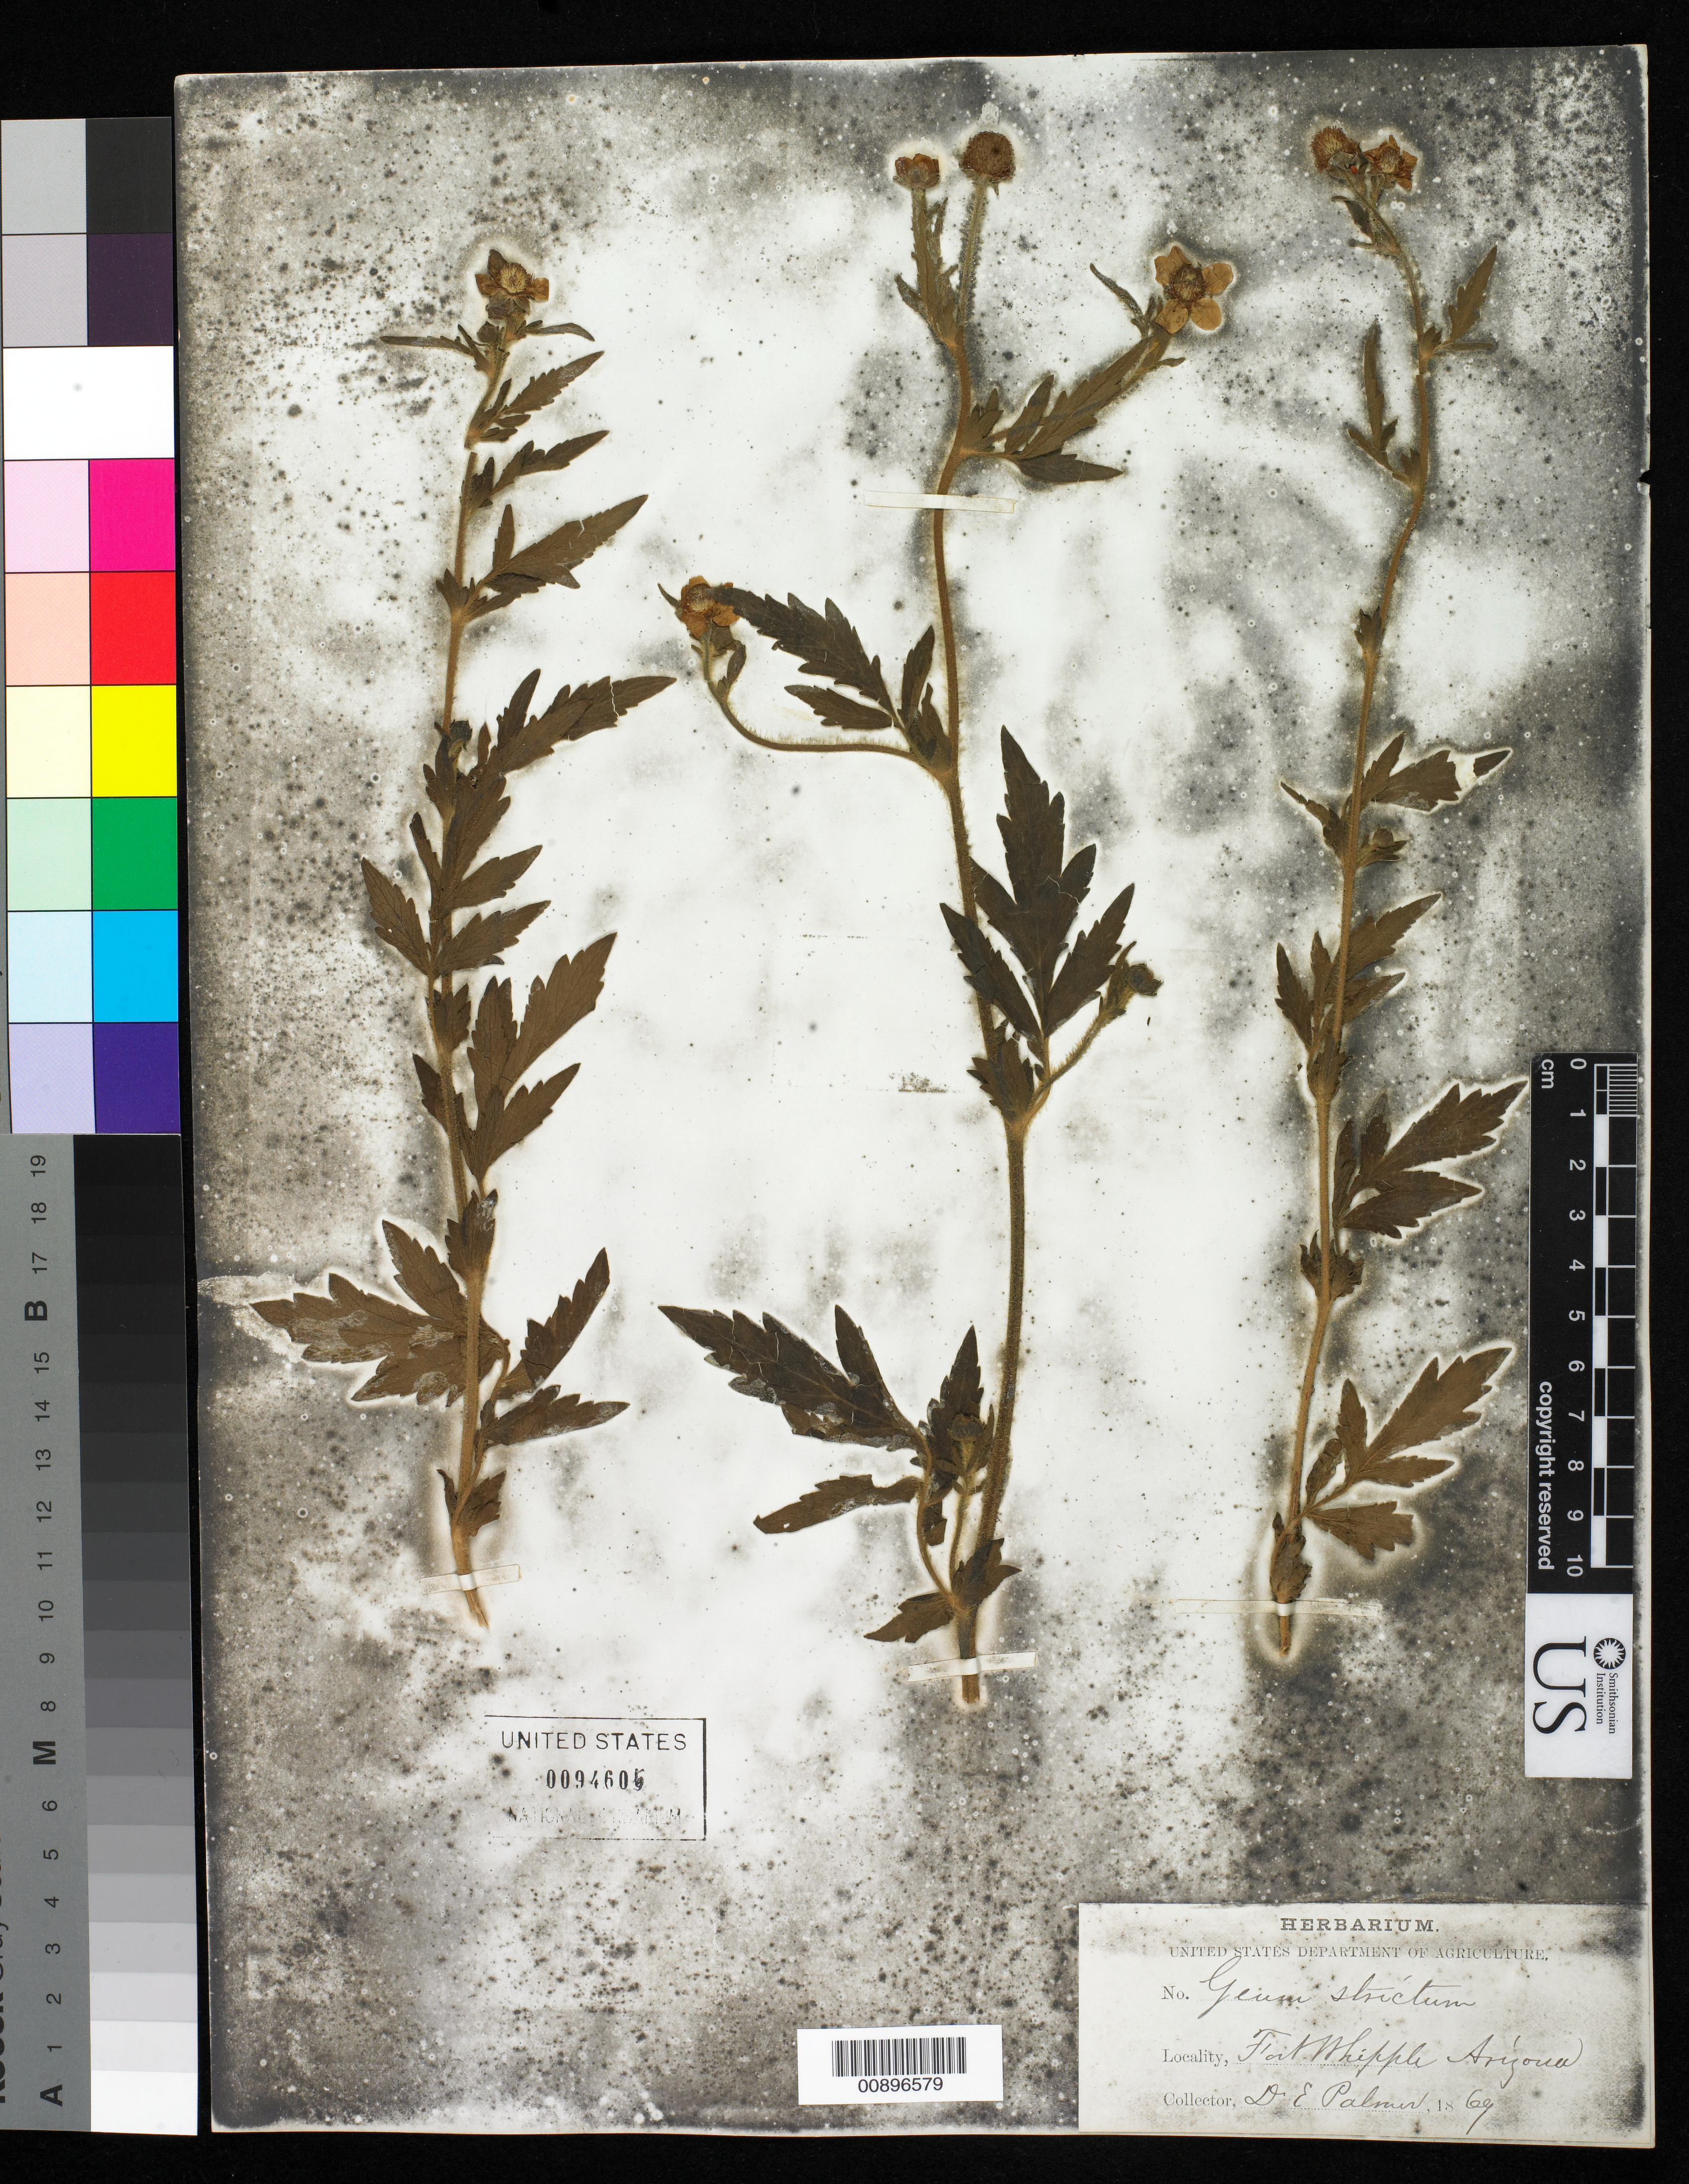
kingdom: Plantae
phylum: Tracheophyta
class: Magnoliopsida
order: Rosales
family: Rosaceae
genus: Geum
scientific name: Geum aleppicum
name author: Jacq.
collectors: E. Palmer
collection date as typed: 1869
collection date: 1869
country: United States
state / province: Arizona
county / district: Yavapai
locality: Fort Whipple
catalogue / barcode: US 94605